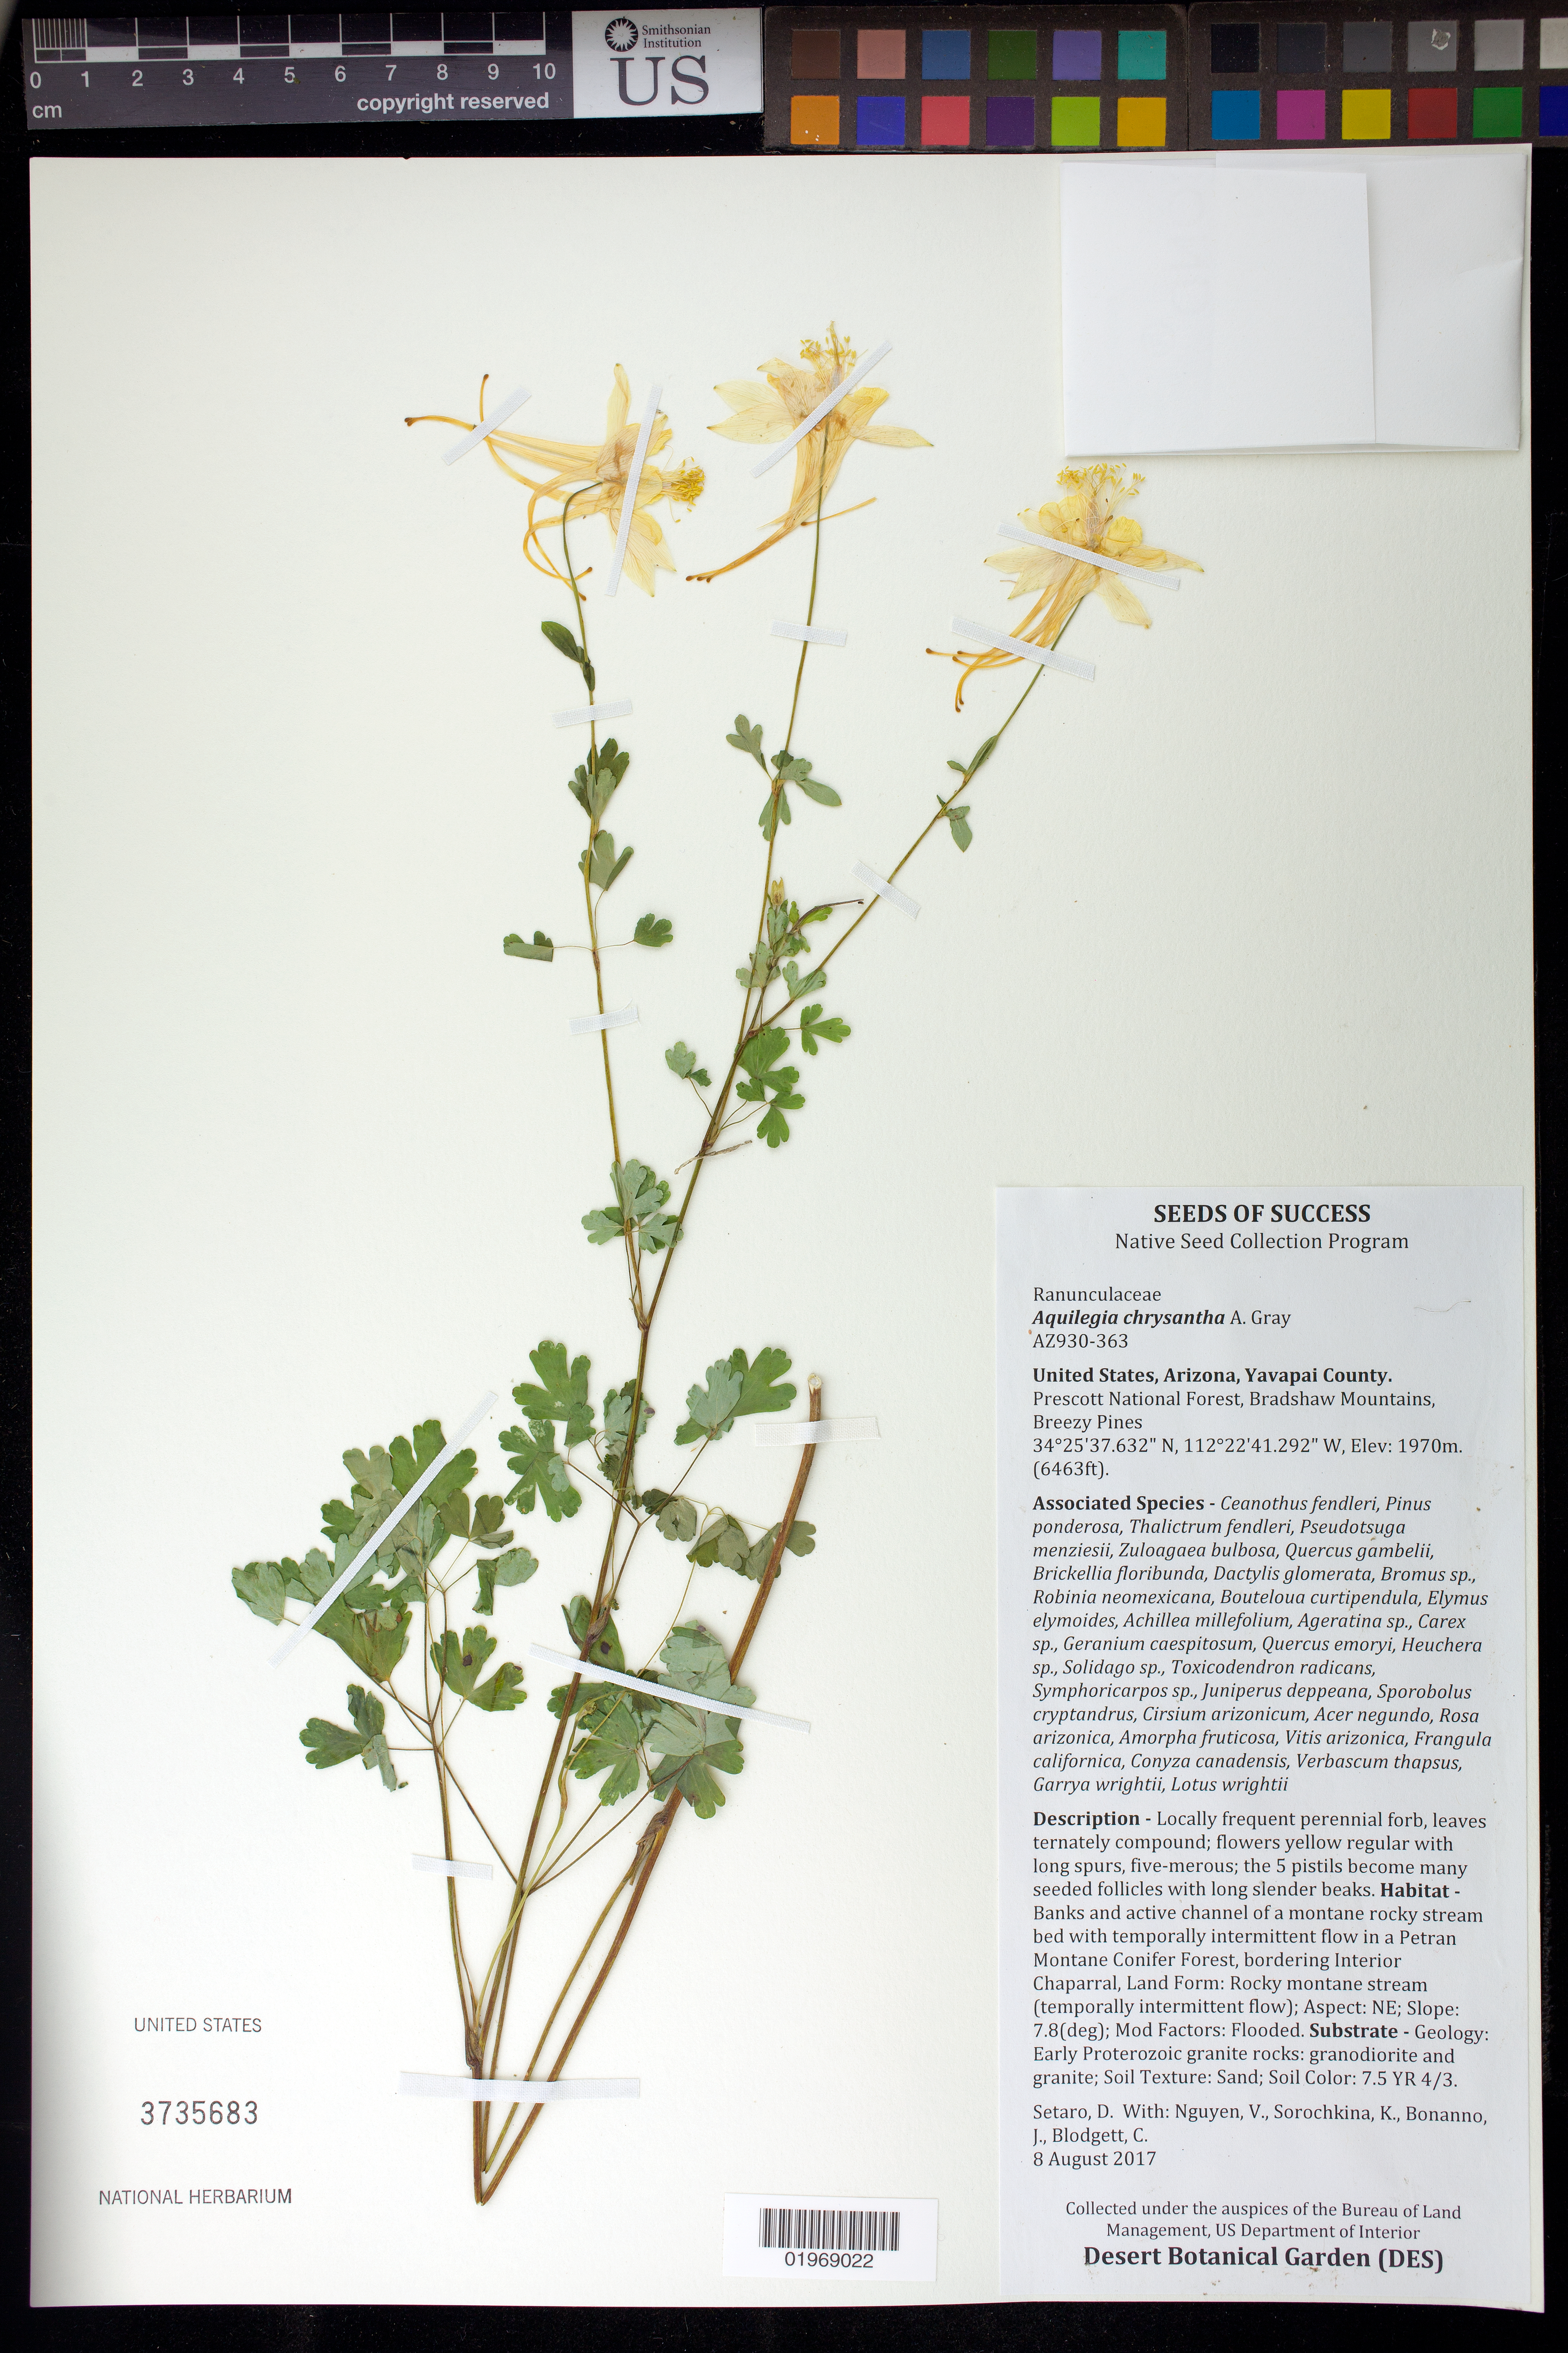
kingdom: Plantae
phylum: Tracheophyta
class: Magnoliopsida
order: Ranunculales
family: Ranunculaceae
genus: Aquilegia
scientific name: Aquilegia chrysantha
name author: A. Gray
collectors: D. Setaro, V. Nguyen, K. Sorochkina, J. Bonanno & C. Blodgett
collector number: AZ930-363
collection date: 2017-08-08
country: United States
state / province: Arizona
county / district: Yavapai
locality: Prescott National Forest, Bradshaw Mountains, Breezy Pines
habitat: Banks and active channel of a montane rocky stream bed with temporally intermittent flow in a Petran Montane Conifer Forest (122.3 Biotic Communities of the Southwest), bordering Interior Chapparal (133.3 Biotic Communities of the Southwest)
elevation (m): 1970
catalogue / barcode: US 3735683